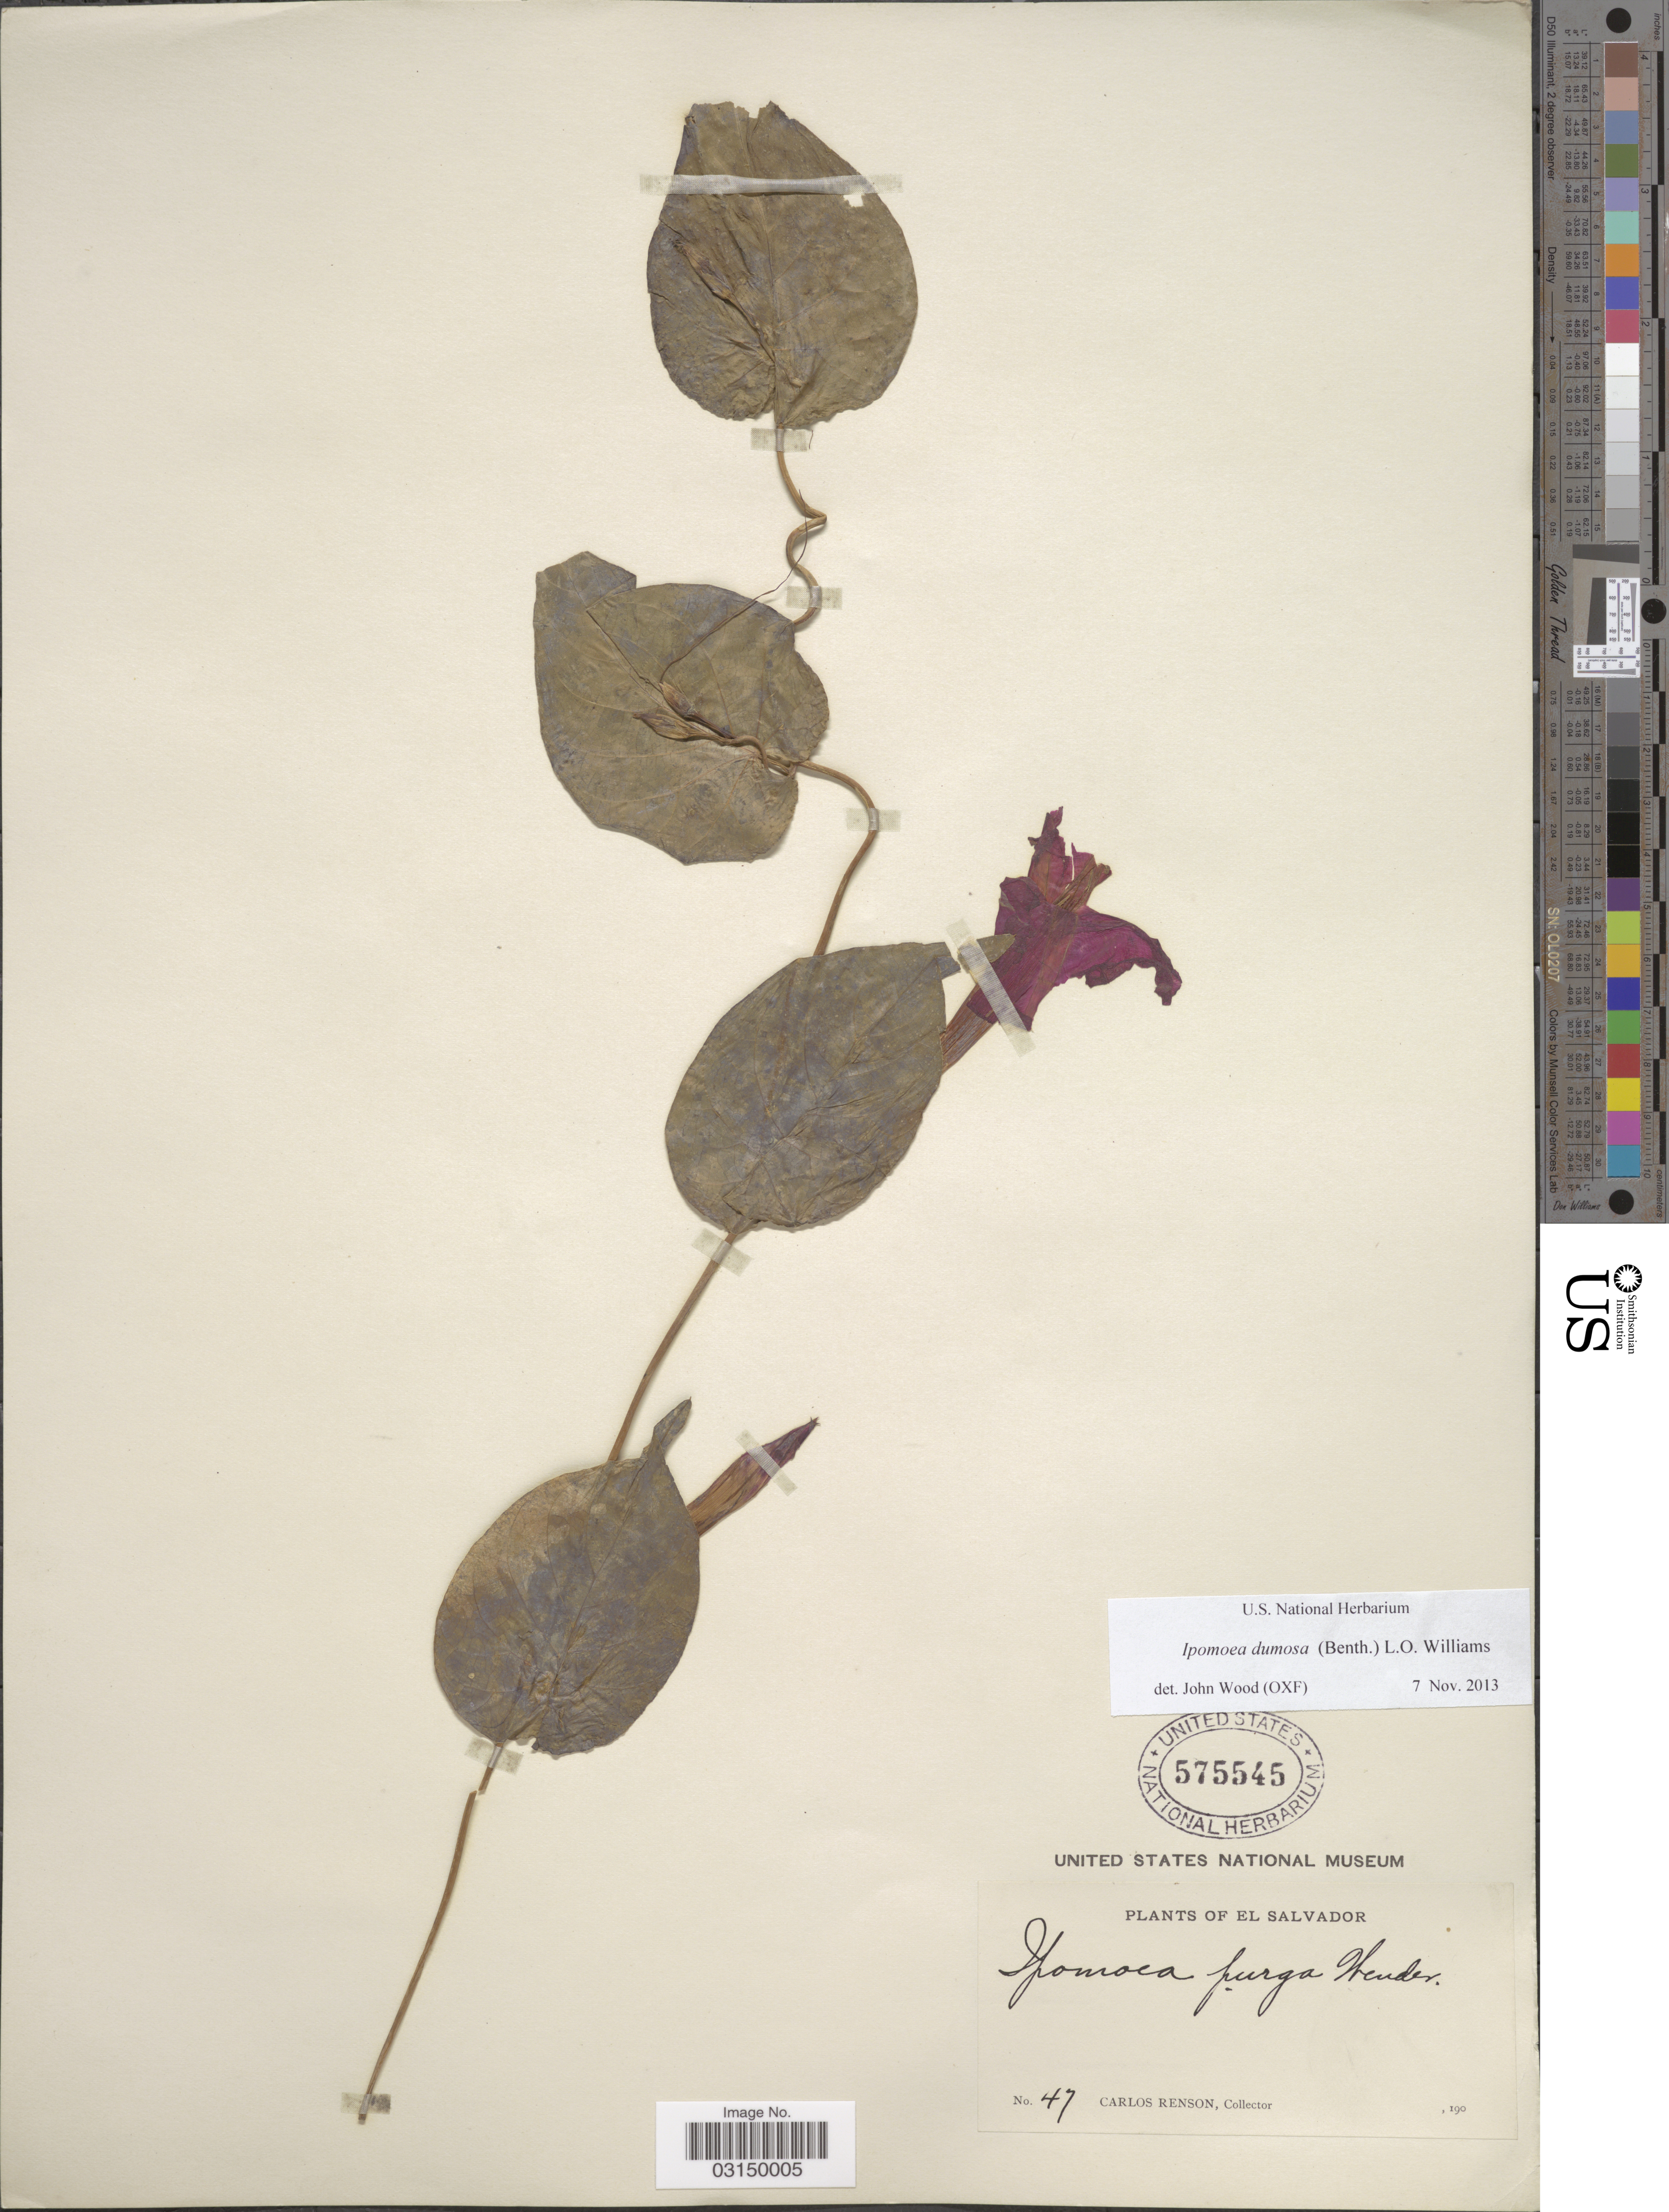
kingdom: Plantae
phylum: Tracheophyta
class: Magnoliopsida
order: Solanales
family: Convolvulaceae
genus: Ipomoea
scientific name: Ipomoea dumosa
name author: (Benth.) L.O. Williams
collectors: C. Renson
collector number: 47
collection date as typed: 190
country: El Salvador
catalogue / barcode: US 575545